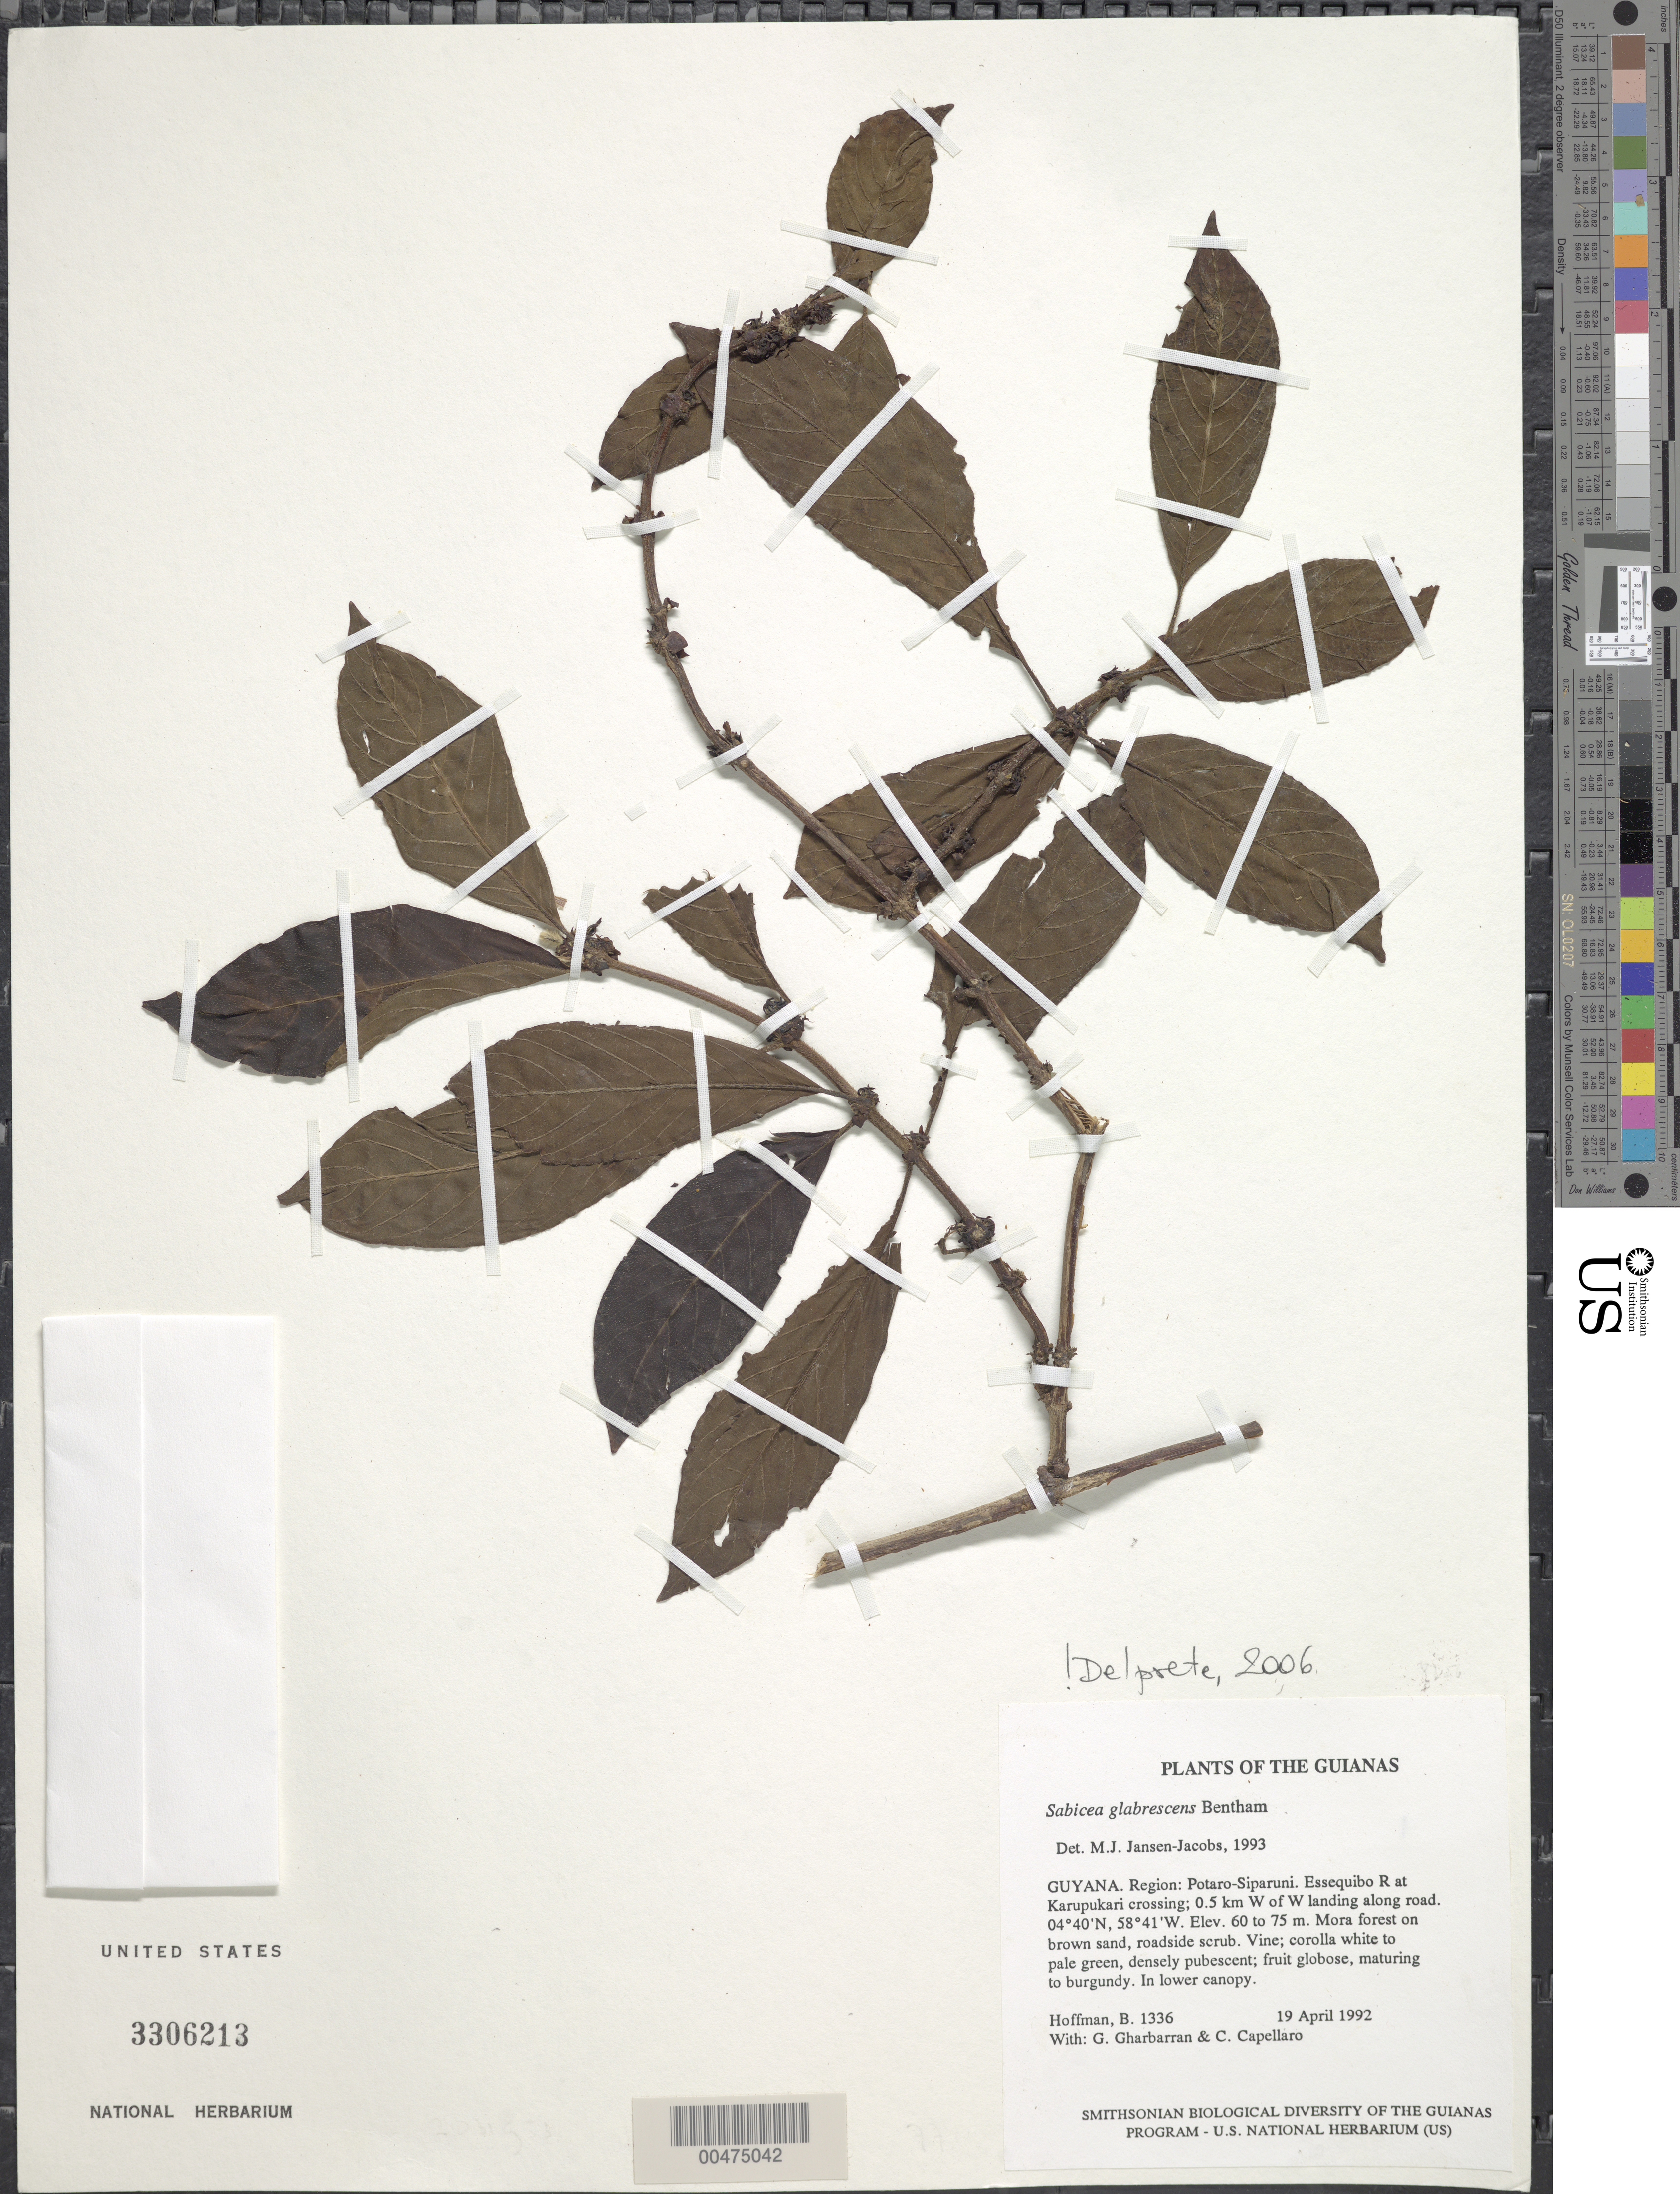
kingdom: Plantae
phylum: Tracheophyta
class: Magnoliopsida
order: Gentianales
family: Rubiaceae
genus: Sabicea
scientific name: Sabicea glabrescens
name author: Benth.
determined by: Delprete, P. G., Herb. de Guyane Cay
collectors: B. Hoffman, G. Gharbarran & C. Capellaro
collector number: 1336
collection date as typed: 19 April 1992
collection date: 1992-04-19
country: Guyana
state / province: Potaro-Siparuni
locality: Essequibo River at Karupukari crossing; 0.5 km W of W landing along road. Iwokrama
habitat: Mora forest on brown sand, roadside scrub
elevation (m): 60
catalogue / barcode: US 3306213